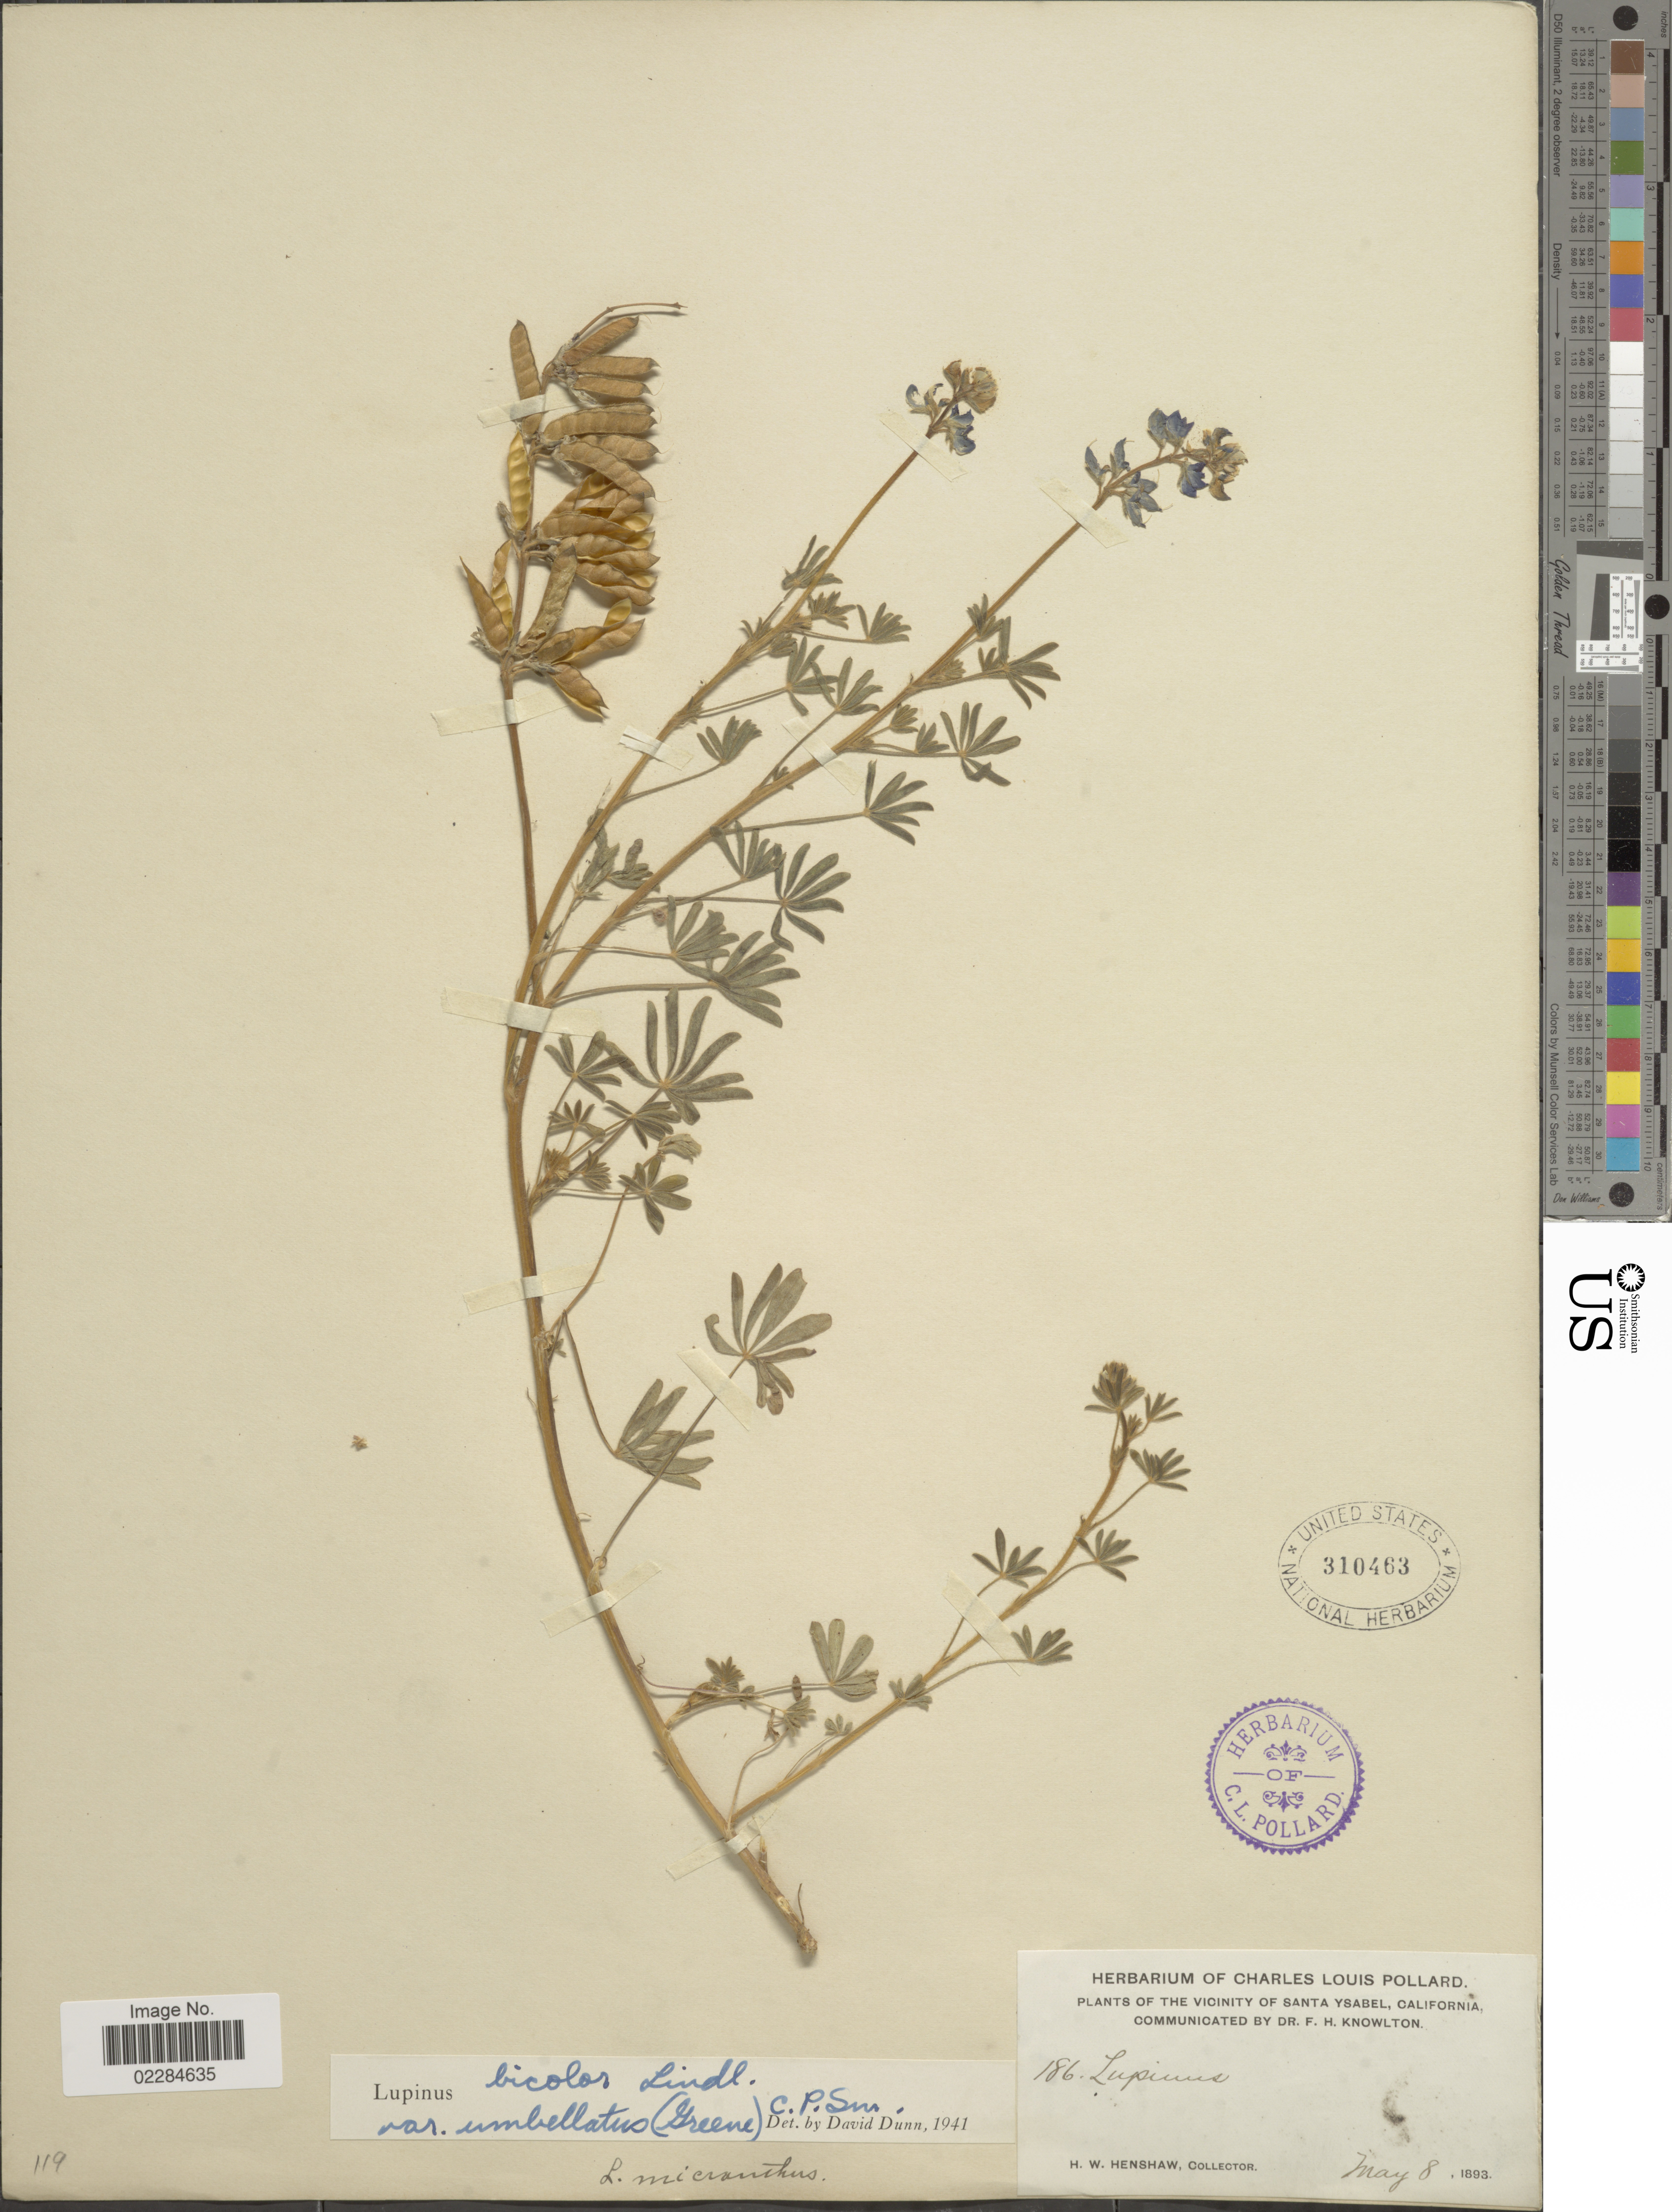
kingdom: Plantae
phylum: Tracheophyta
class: Magnoliopsida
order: Fabales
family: Fabaceae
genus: Lupinus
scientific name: Lupinus bicolor var. umbellatus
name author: (Greene) C.P. Sm.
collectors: H. Henshaw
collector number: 186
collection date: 1893-05-08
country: United States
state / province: California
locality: Vicinity of Santa Ysabel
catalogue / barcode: US 310463